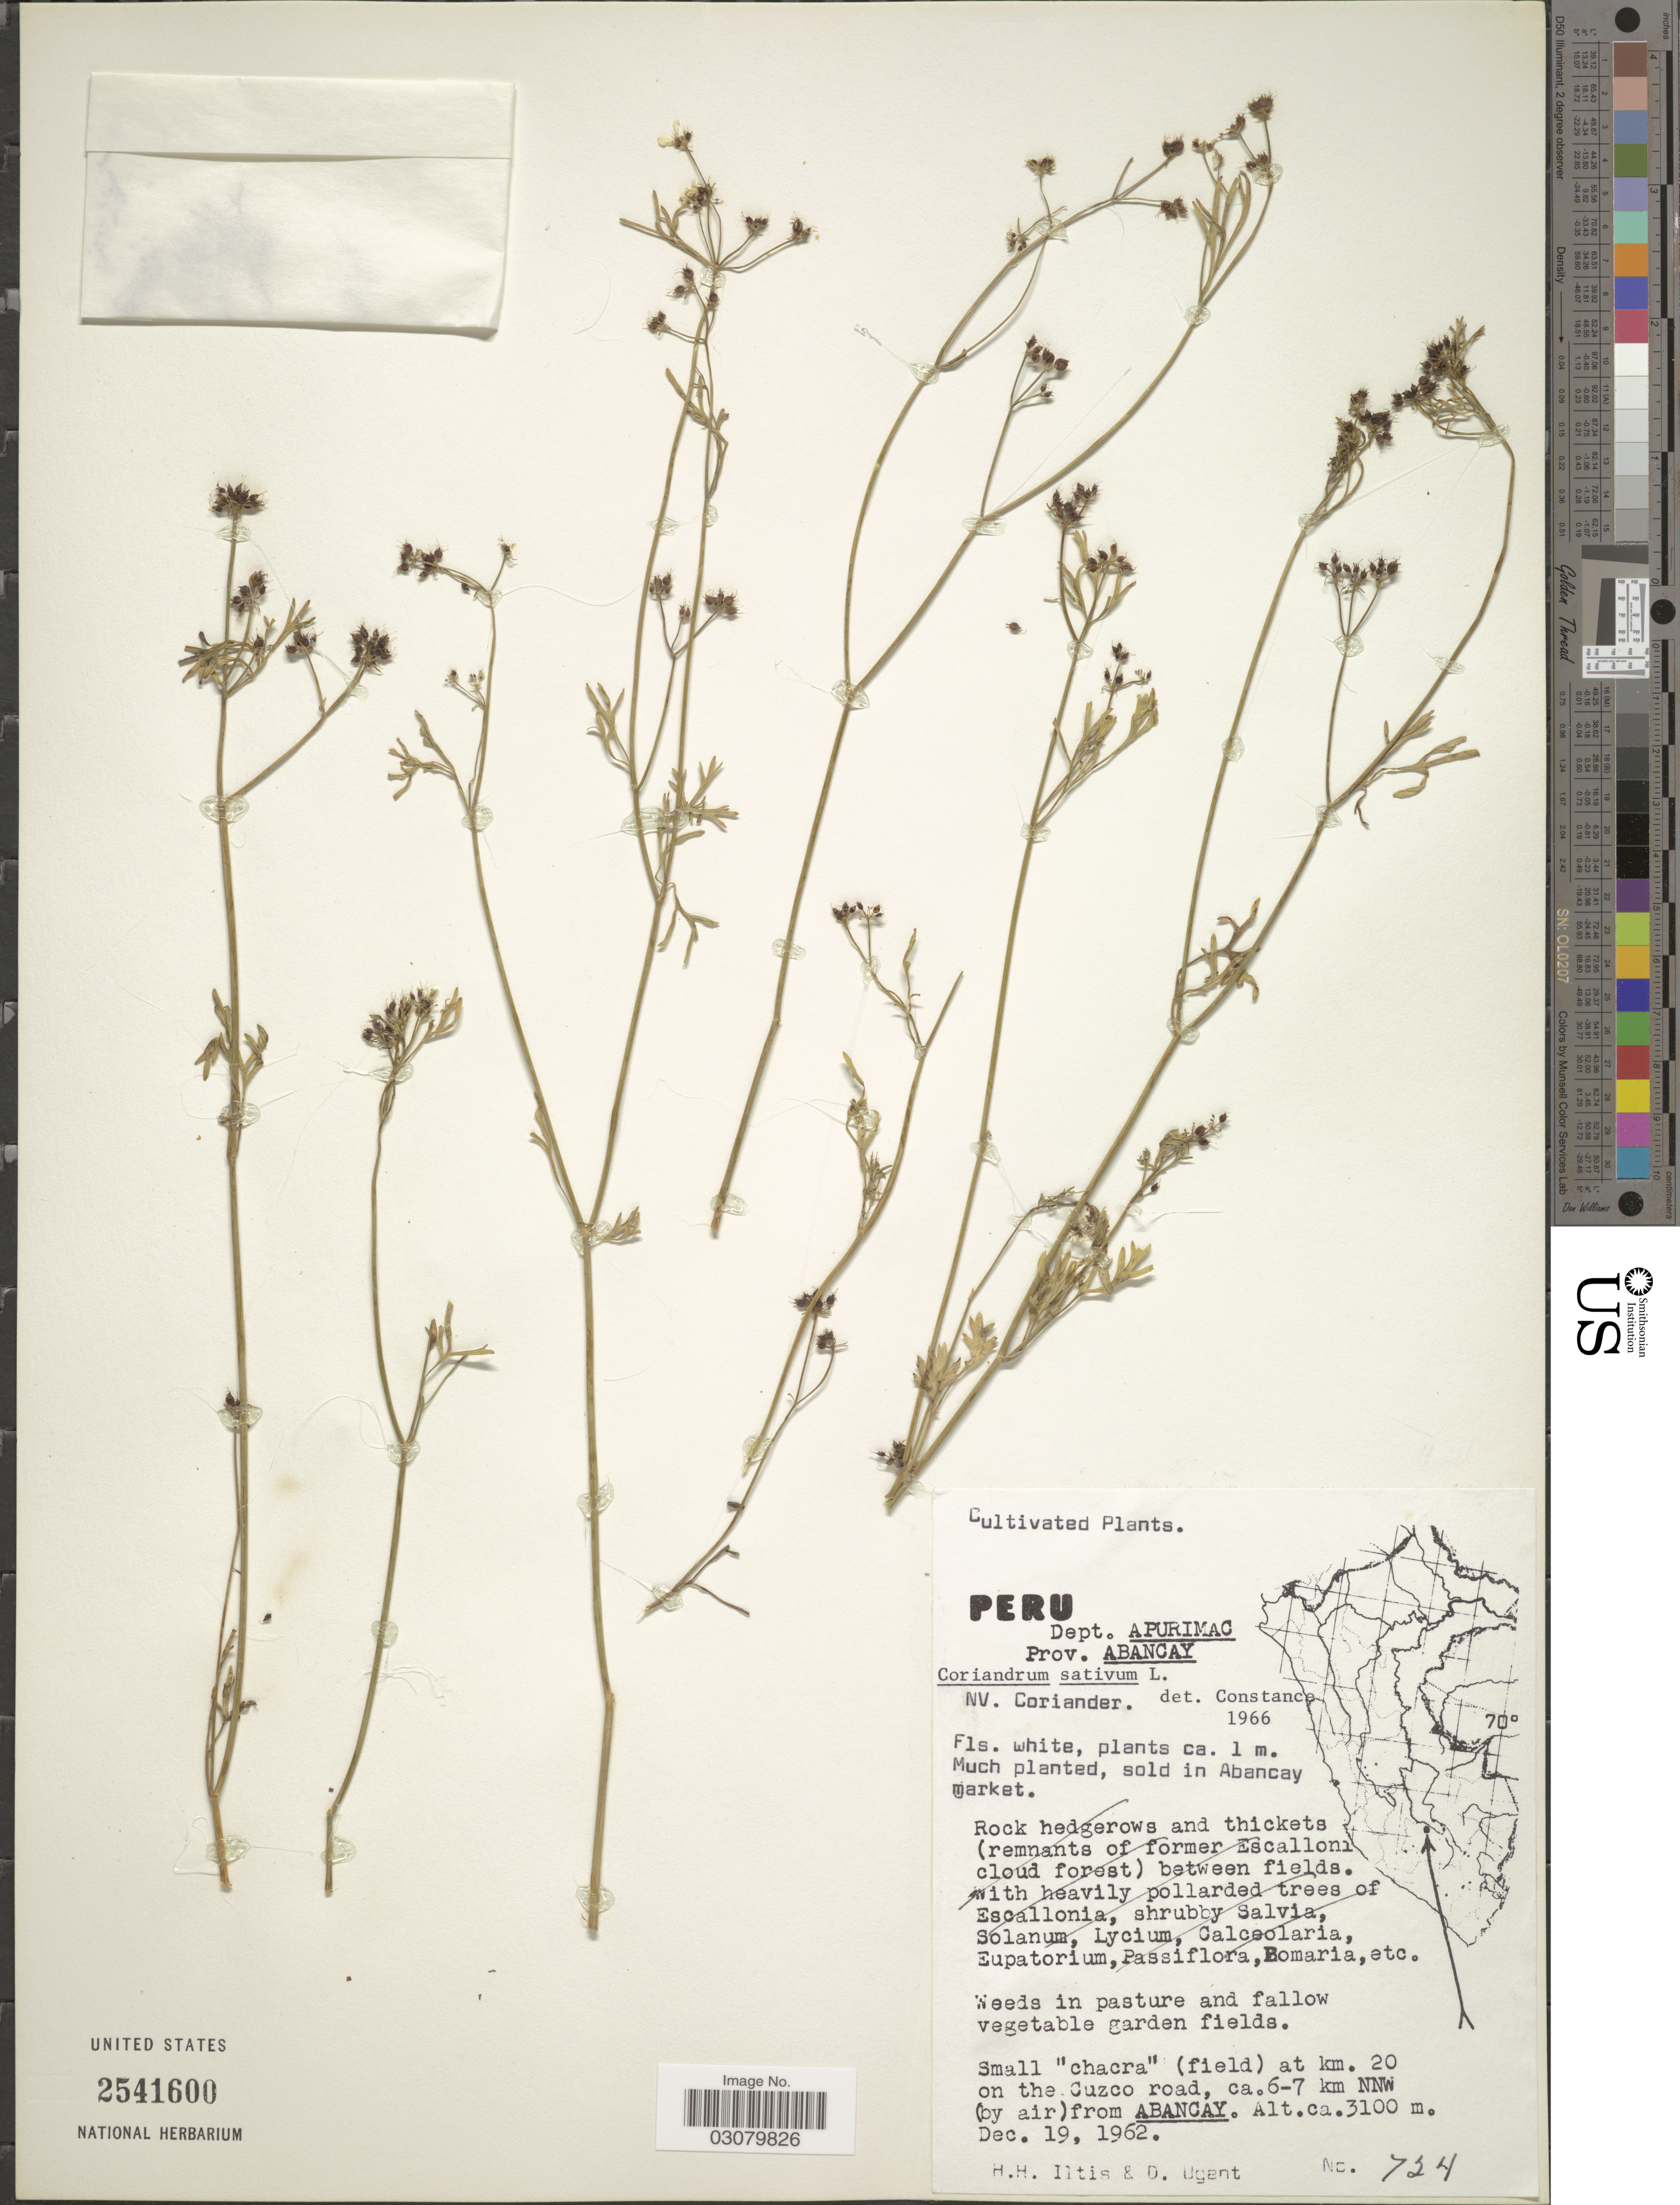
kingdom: Plantae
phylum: Tracheophyta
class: Magnoliopsida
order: Apiales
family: Apiaceae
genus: Coriandrum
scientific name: Coriandrum sativum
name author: L.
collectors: H. H. Iltis & D. Ugent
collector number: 724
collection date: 1962-12-19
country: Peru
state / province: Apurímac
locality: Dept. Apurimac Prov. Abancay, at km. 20 on the Cuzco road, ca. 6-7 km NNW (by air) from Abancay.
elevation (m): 3100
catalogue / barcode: US 2541600